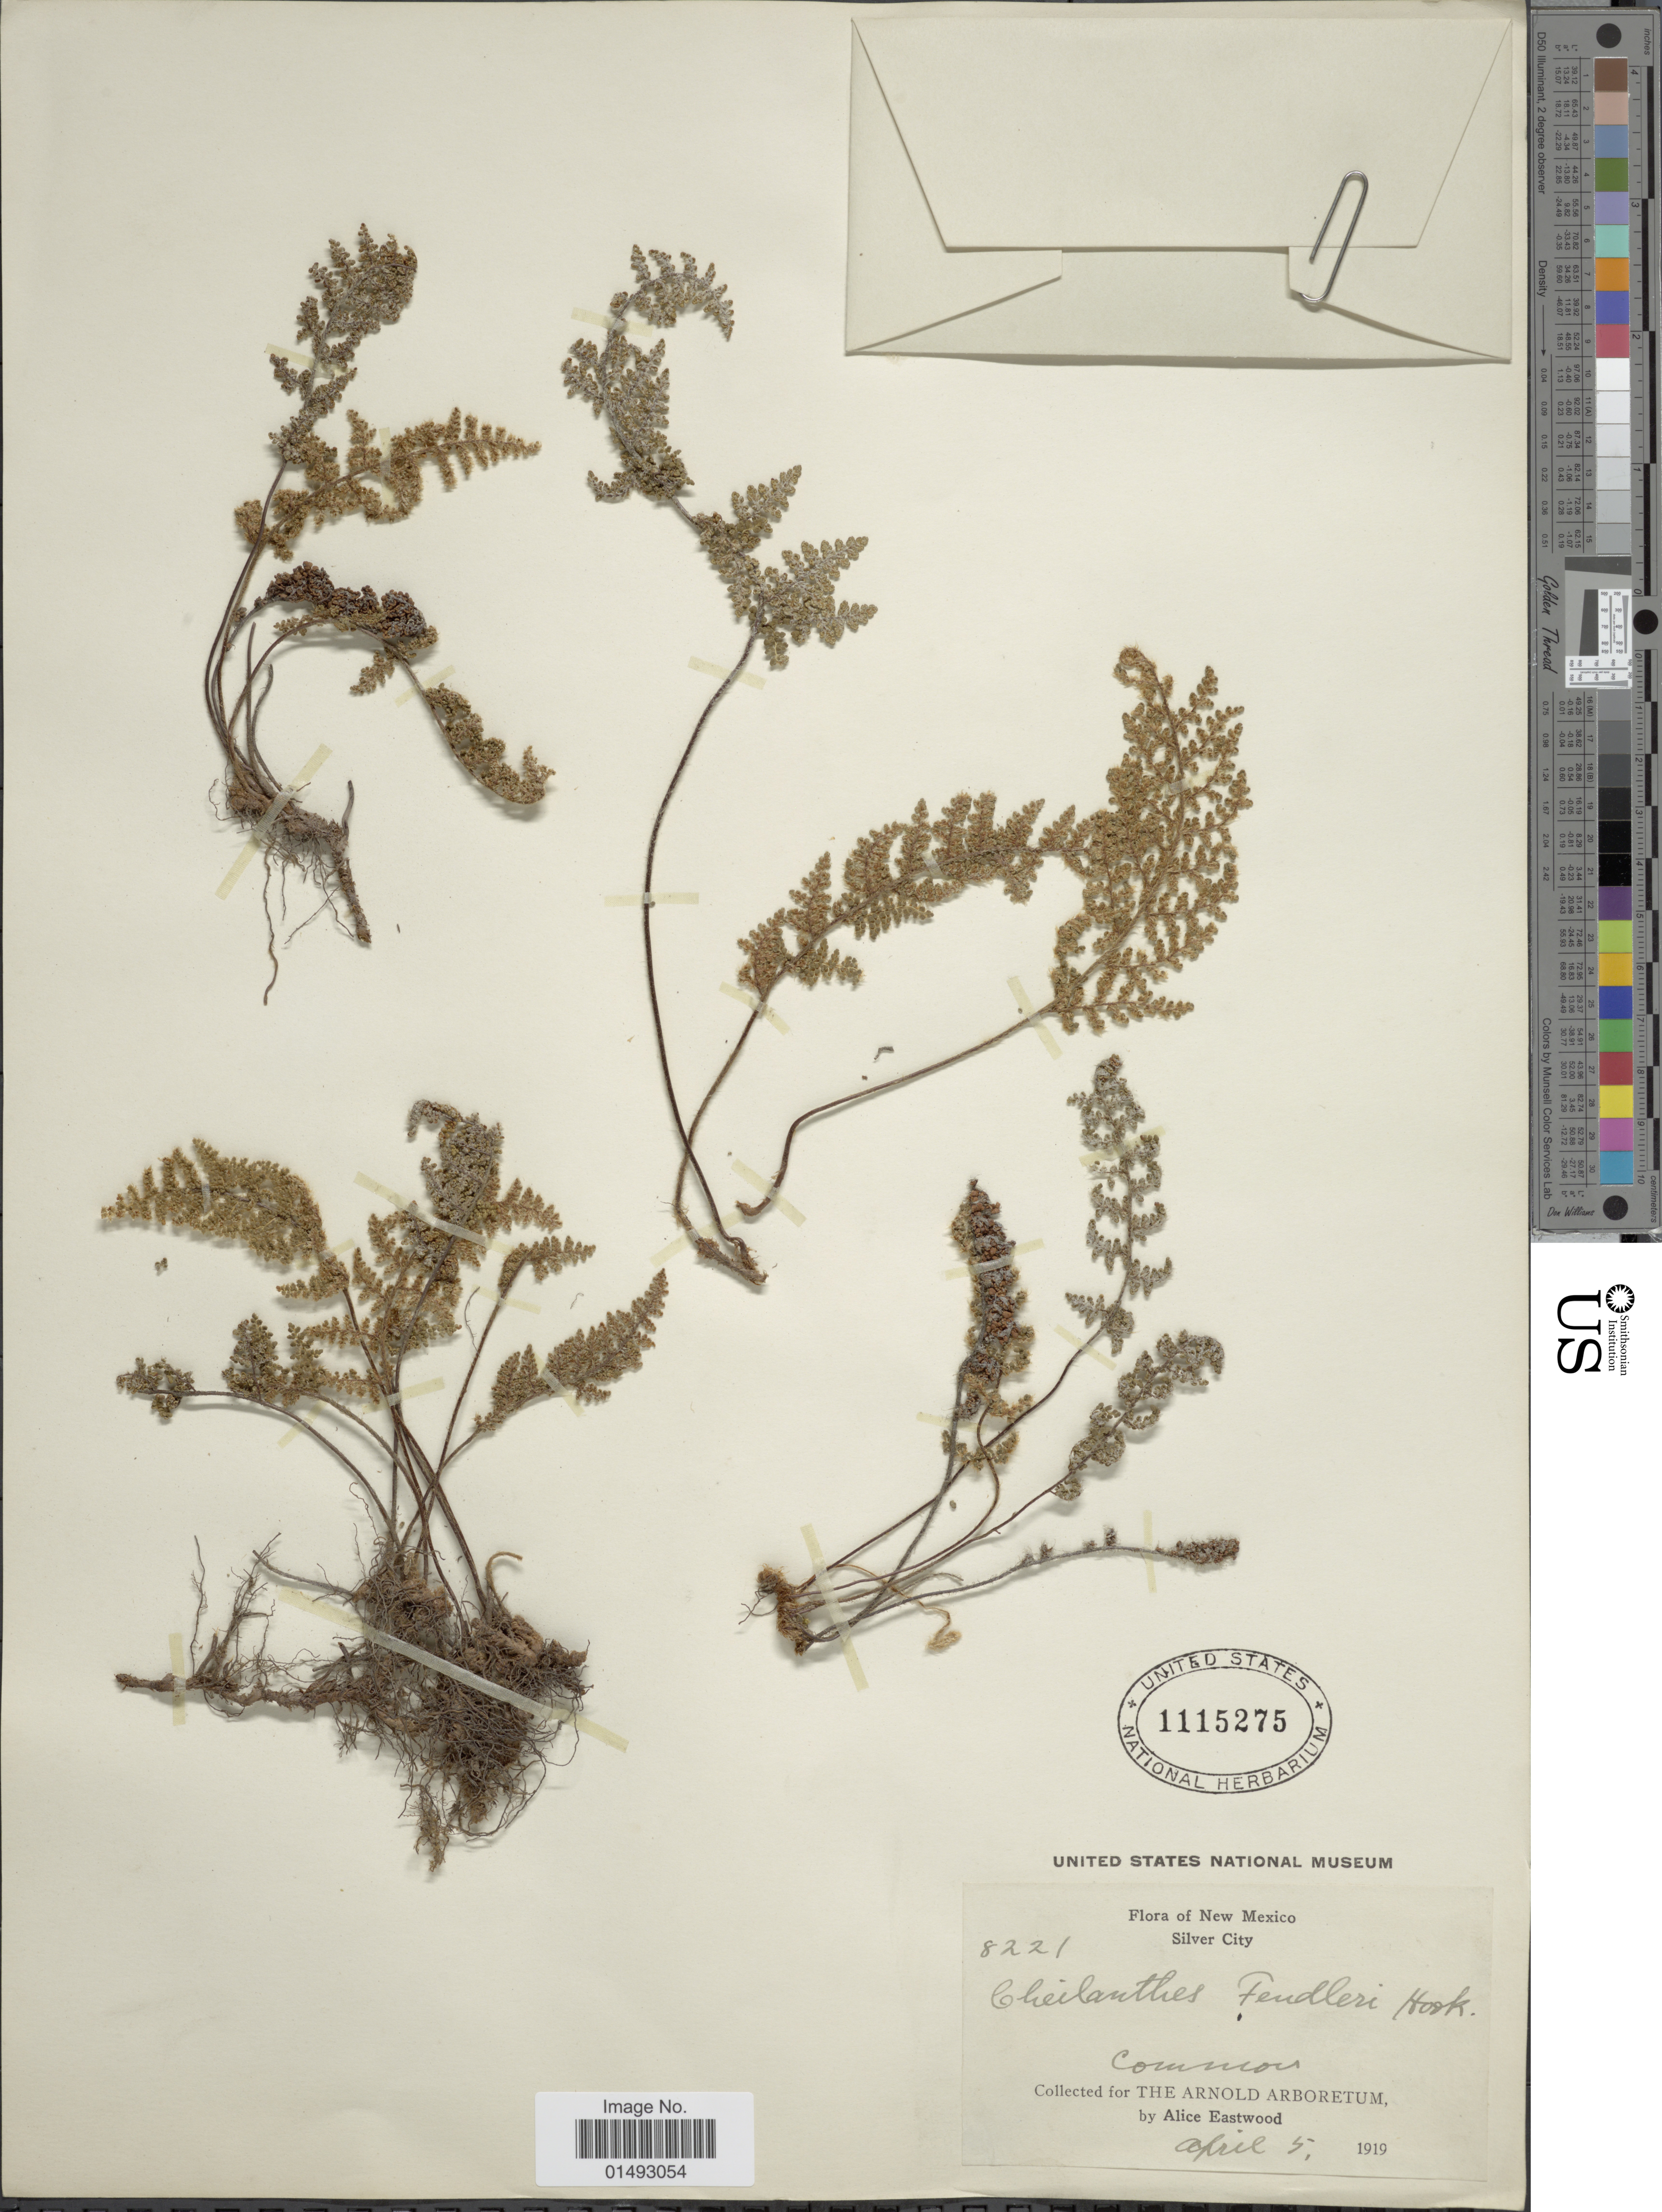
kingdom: Plantae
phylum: Tracheophyta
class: Polypodiopsida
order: Polypodiales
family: Pteridaceae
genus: Myriopteris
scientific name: Myriopteris fendleri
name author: (Hook.) E. Fourn.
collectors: A. Eastwood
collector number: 8221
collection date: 1919-04-05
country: United States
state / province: New Mexico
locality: Silver City, Common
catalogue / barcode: US 1115275